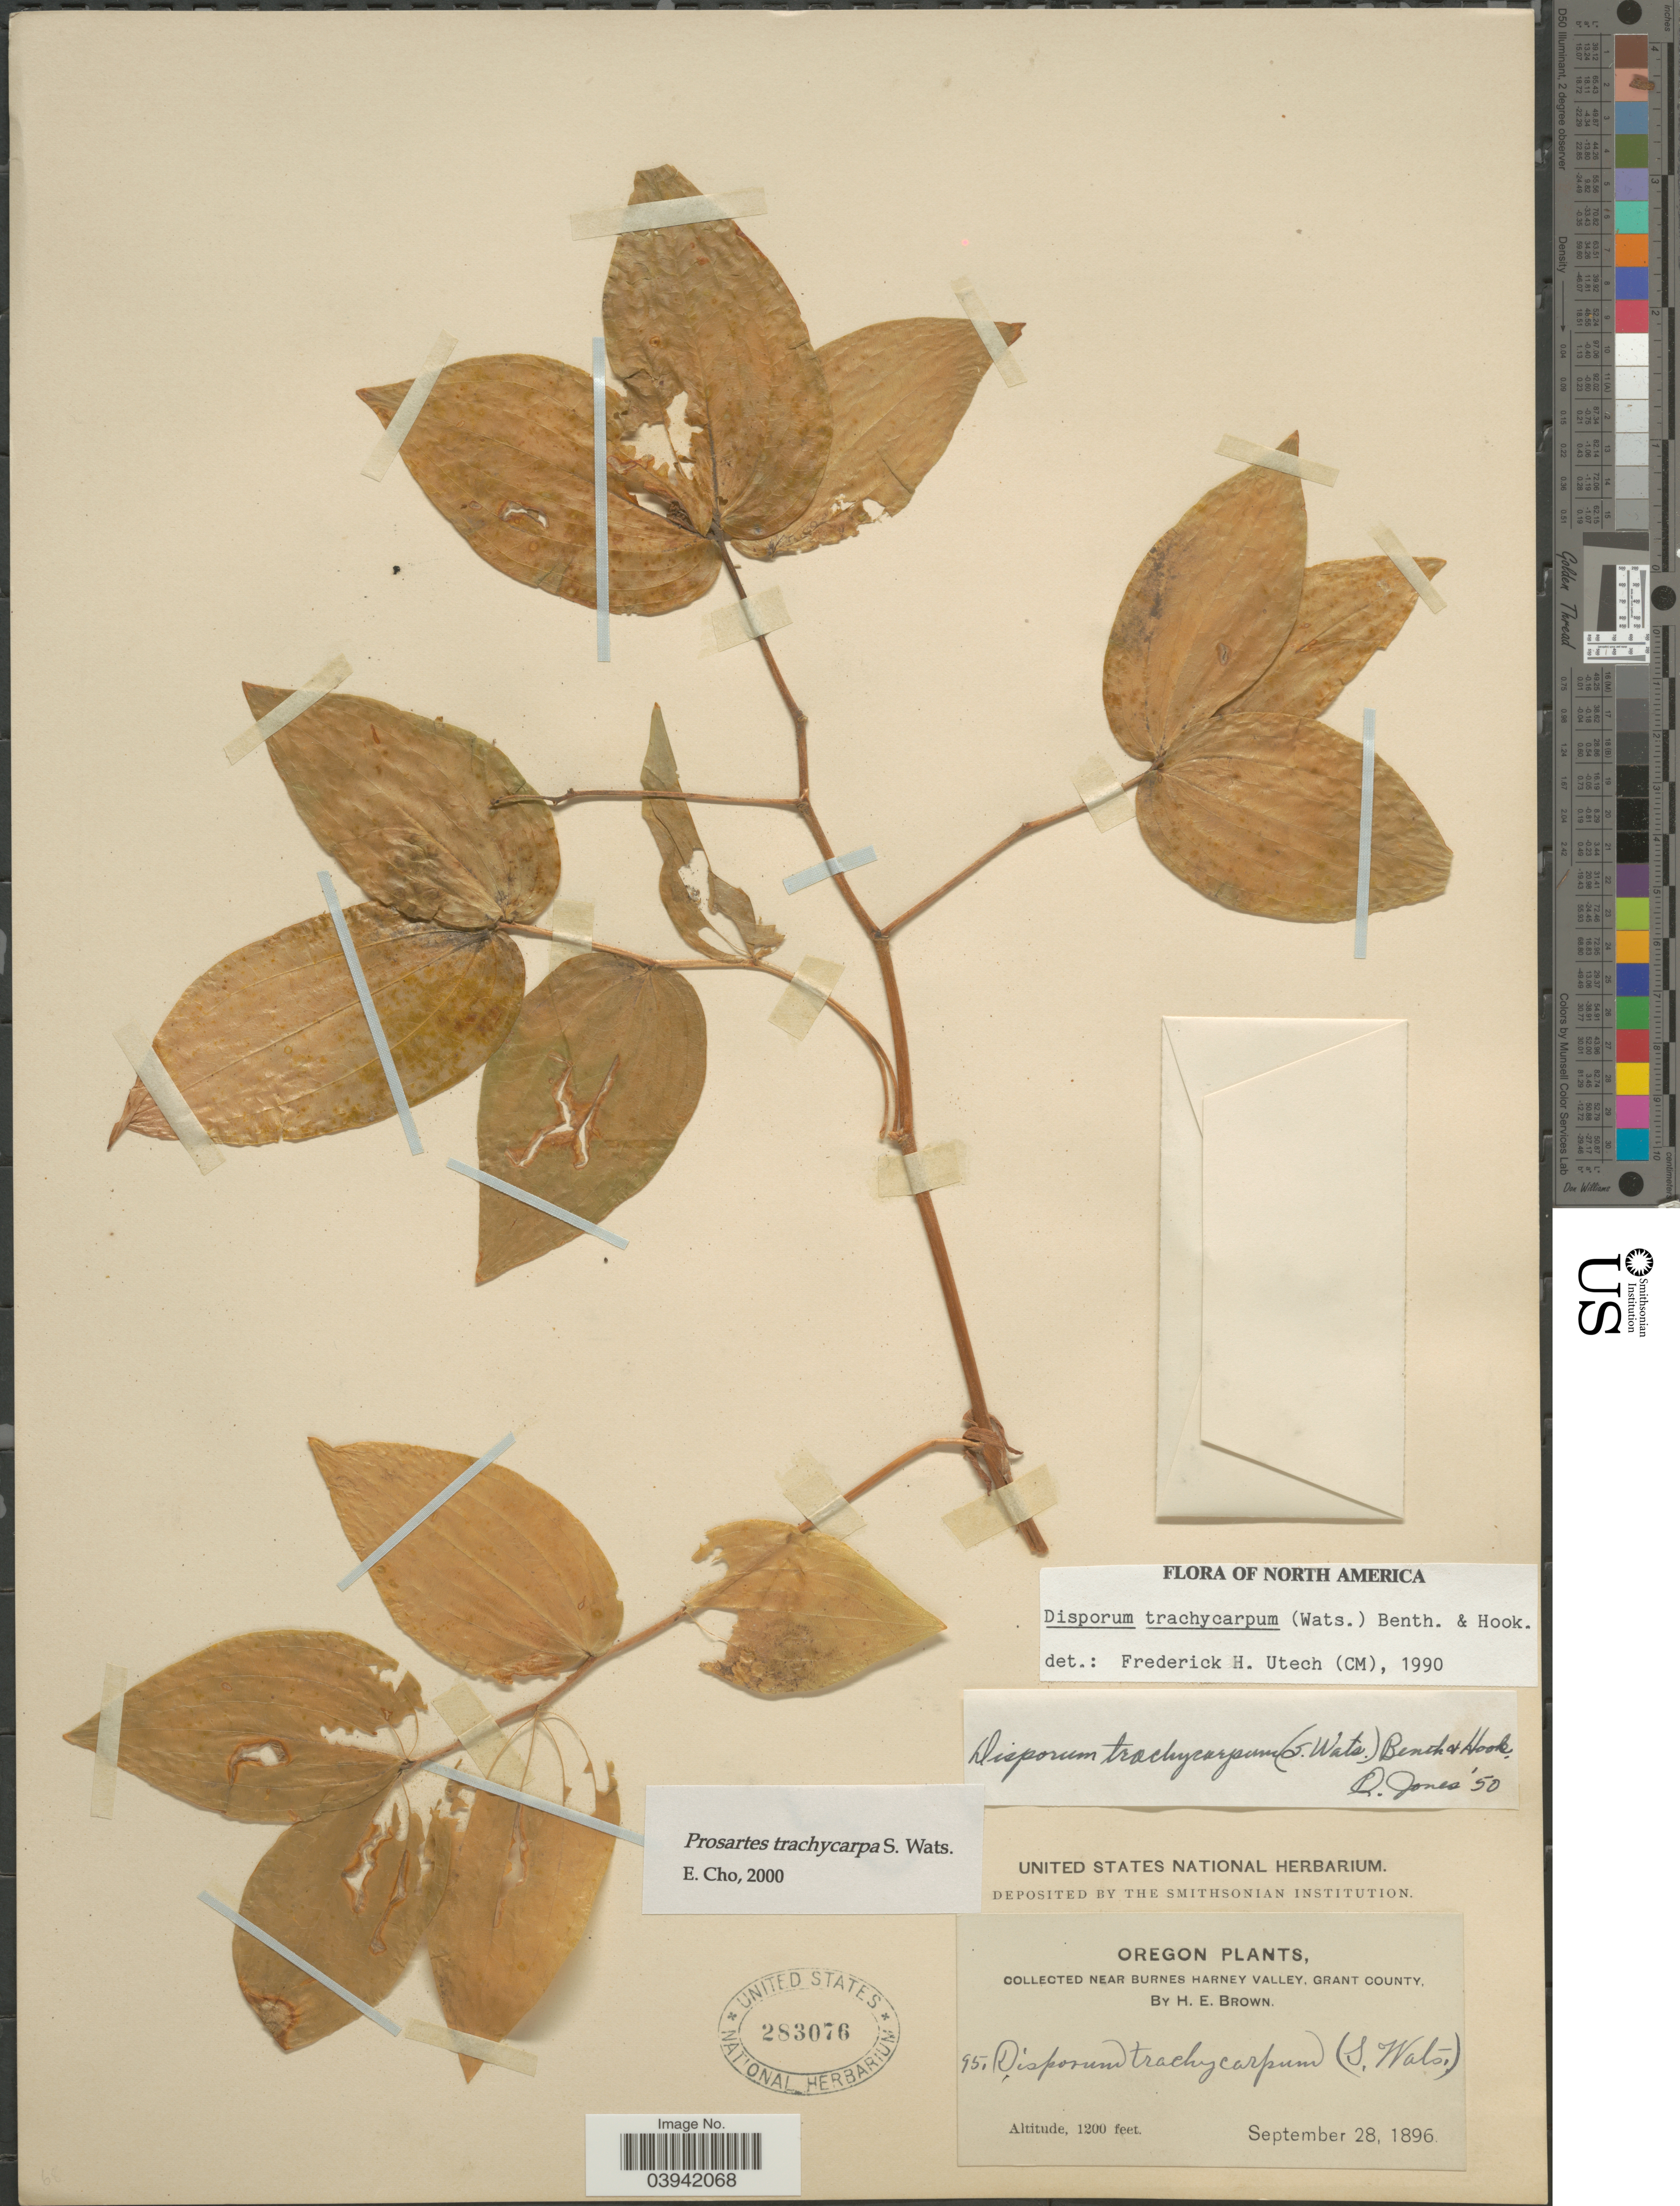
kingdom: Plantae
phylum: Tracheophyta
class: Liliopsida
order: Liliales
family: Liliaceae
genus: Prosartes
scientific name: Prosartes trachycarpa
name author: S. Watson in C. King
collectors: H. E. Brown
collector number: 95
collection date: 1896-09-28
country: United States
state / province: Oregon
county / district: Harney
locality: Near Burnes Harney Valley, Grant County.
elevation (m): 366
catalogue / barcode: US 283076